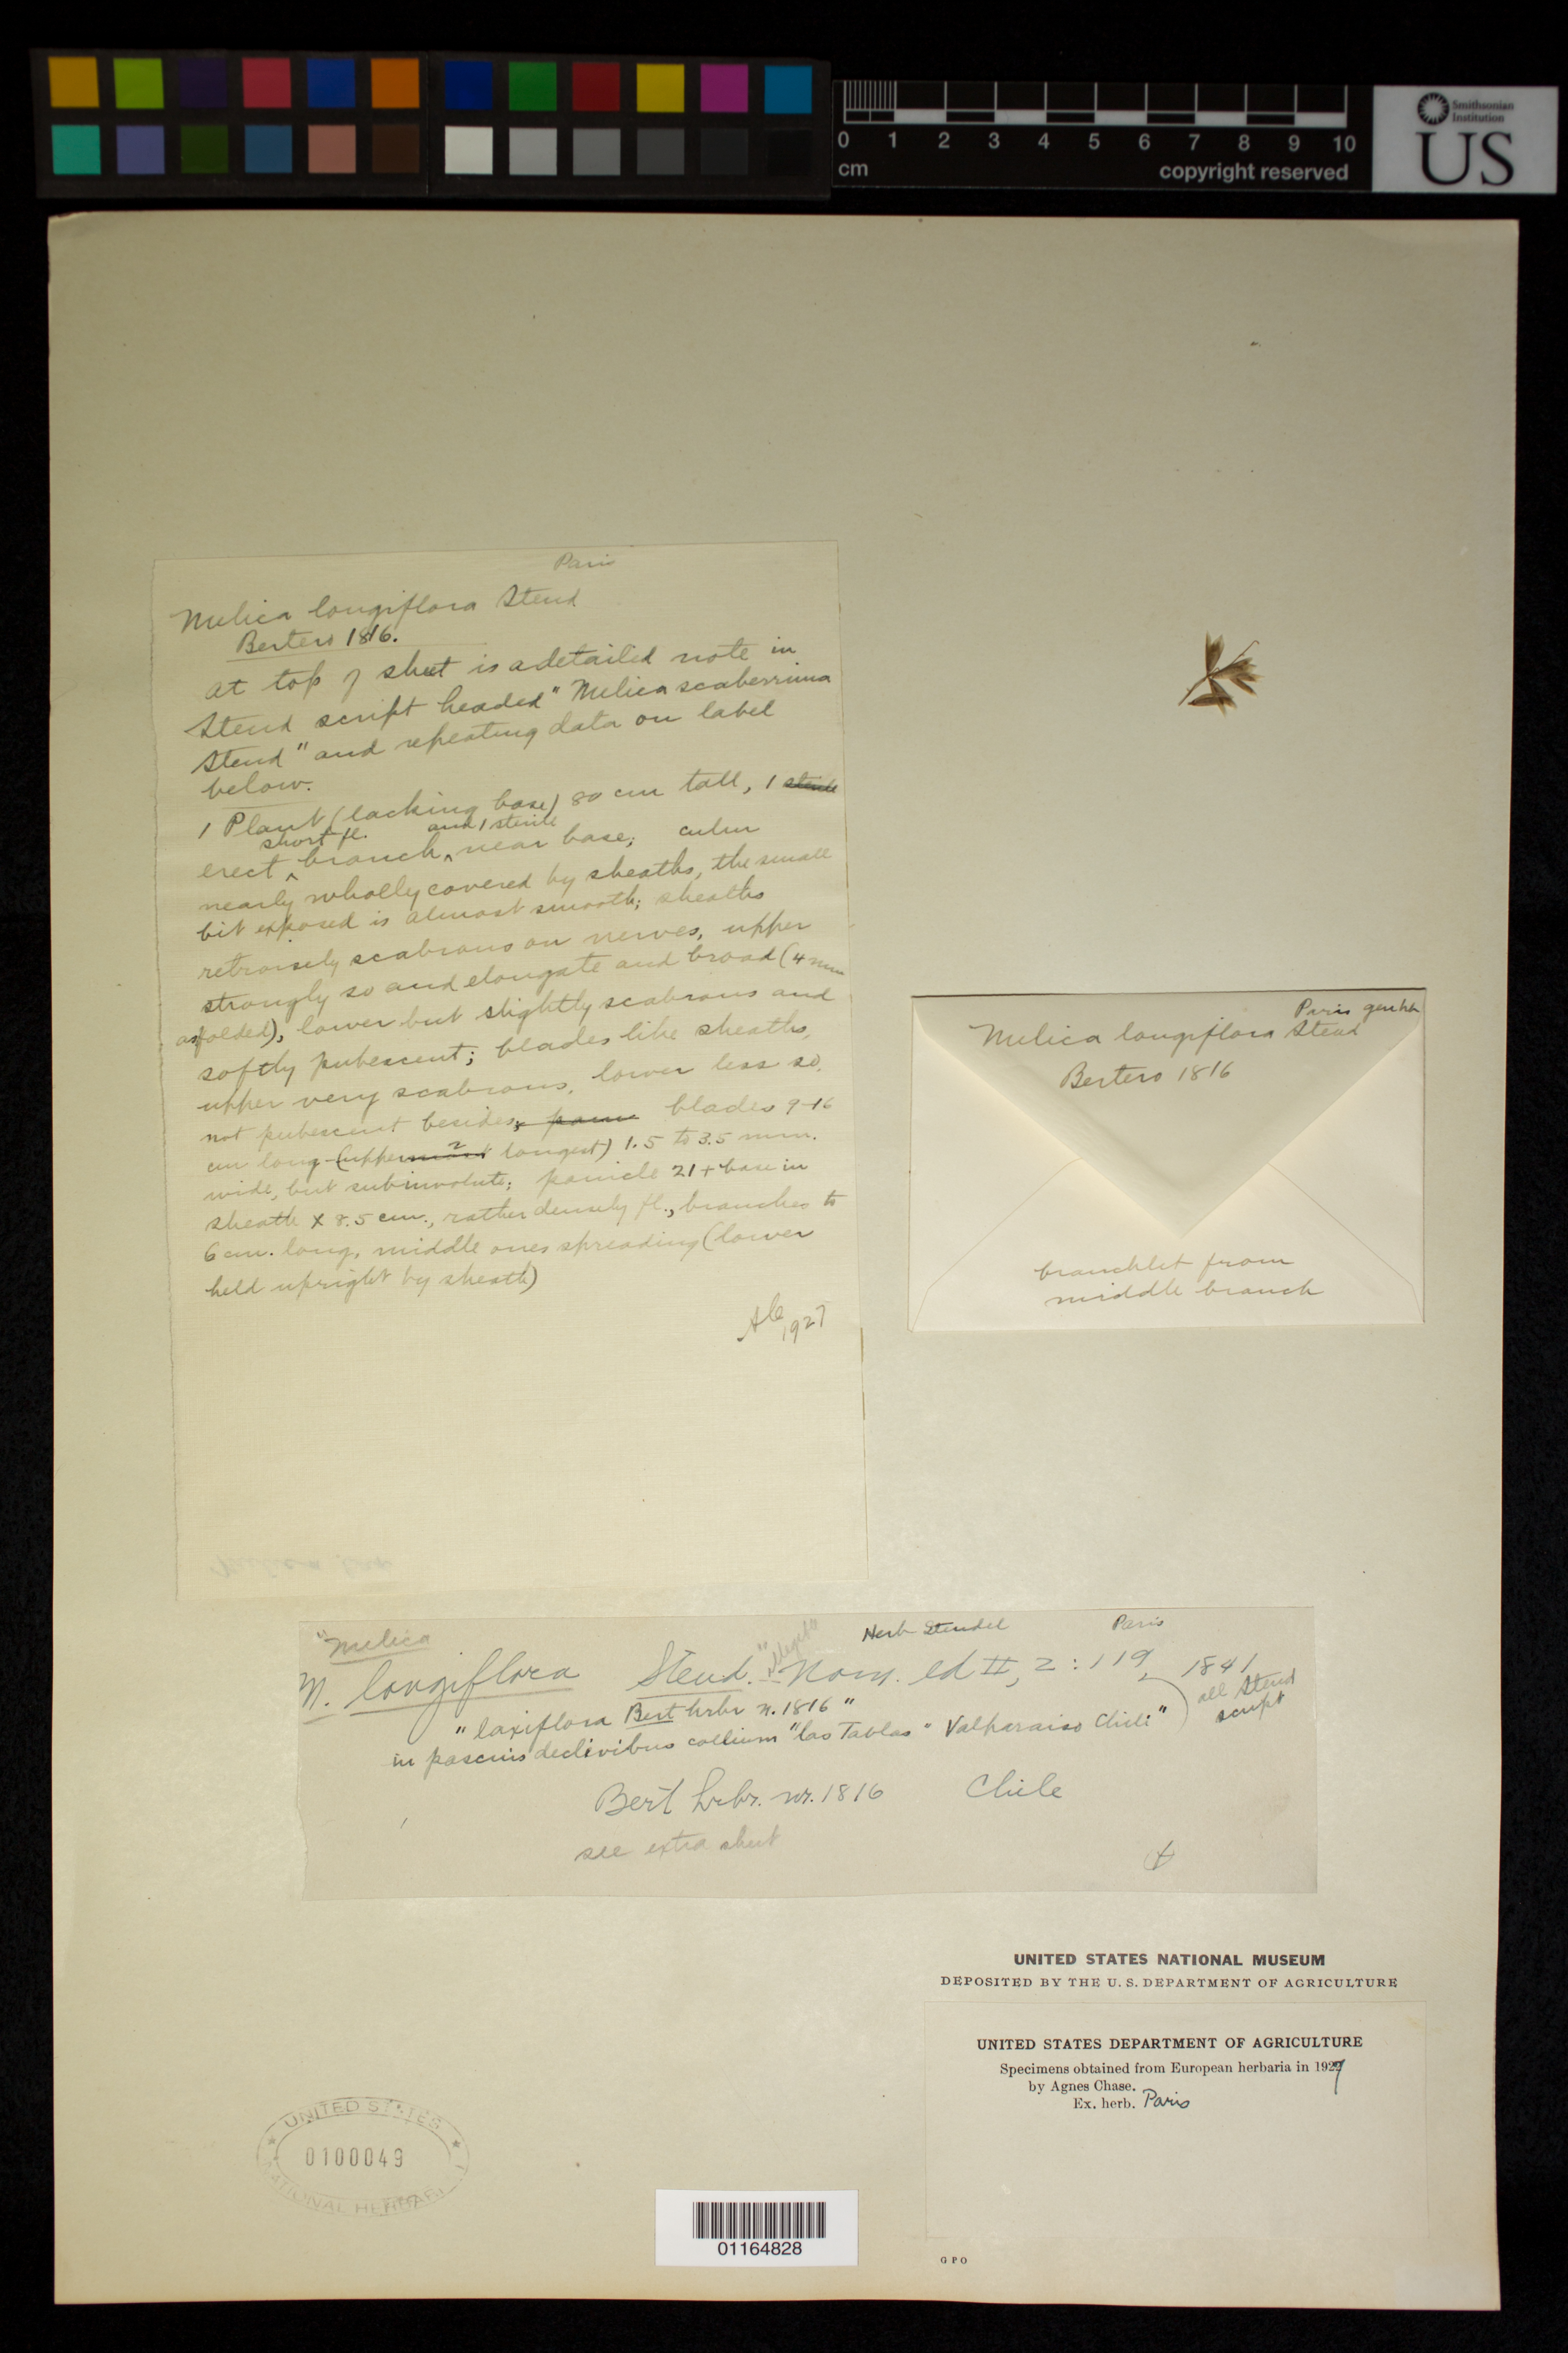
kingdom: Plantae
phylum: Tracheophyta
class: Liliopsida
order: Poales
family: Poaceae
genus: Melica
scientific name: Melica longiflora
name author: Steud.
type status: Type Collection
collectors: C. L. G. Bertero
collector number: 1816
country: Chile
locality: Valparaiso, Las Tablas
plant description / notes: Fragmentary material of type specimen ex herb. Paris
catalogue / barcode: US 100049